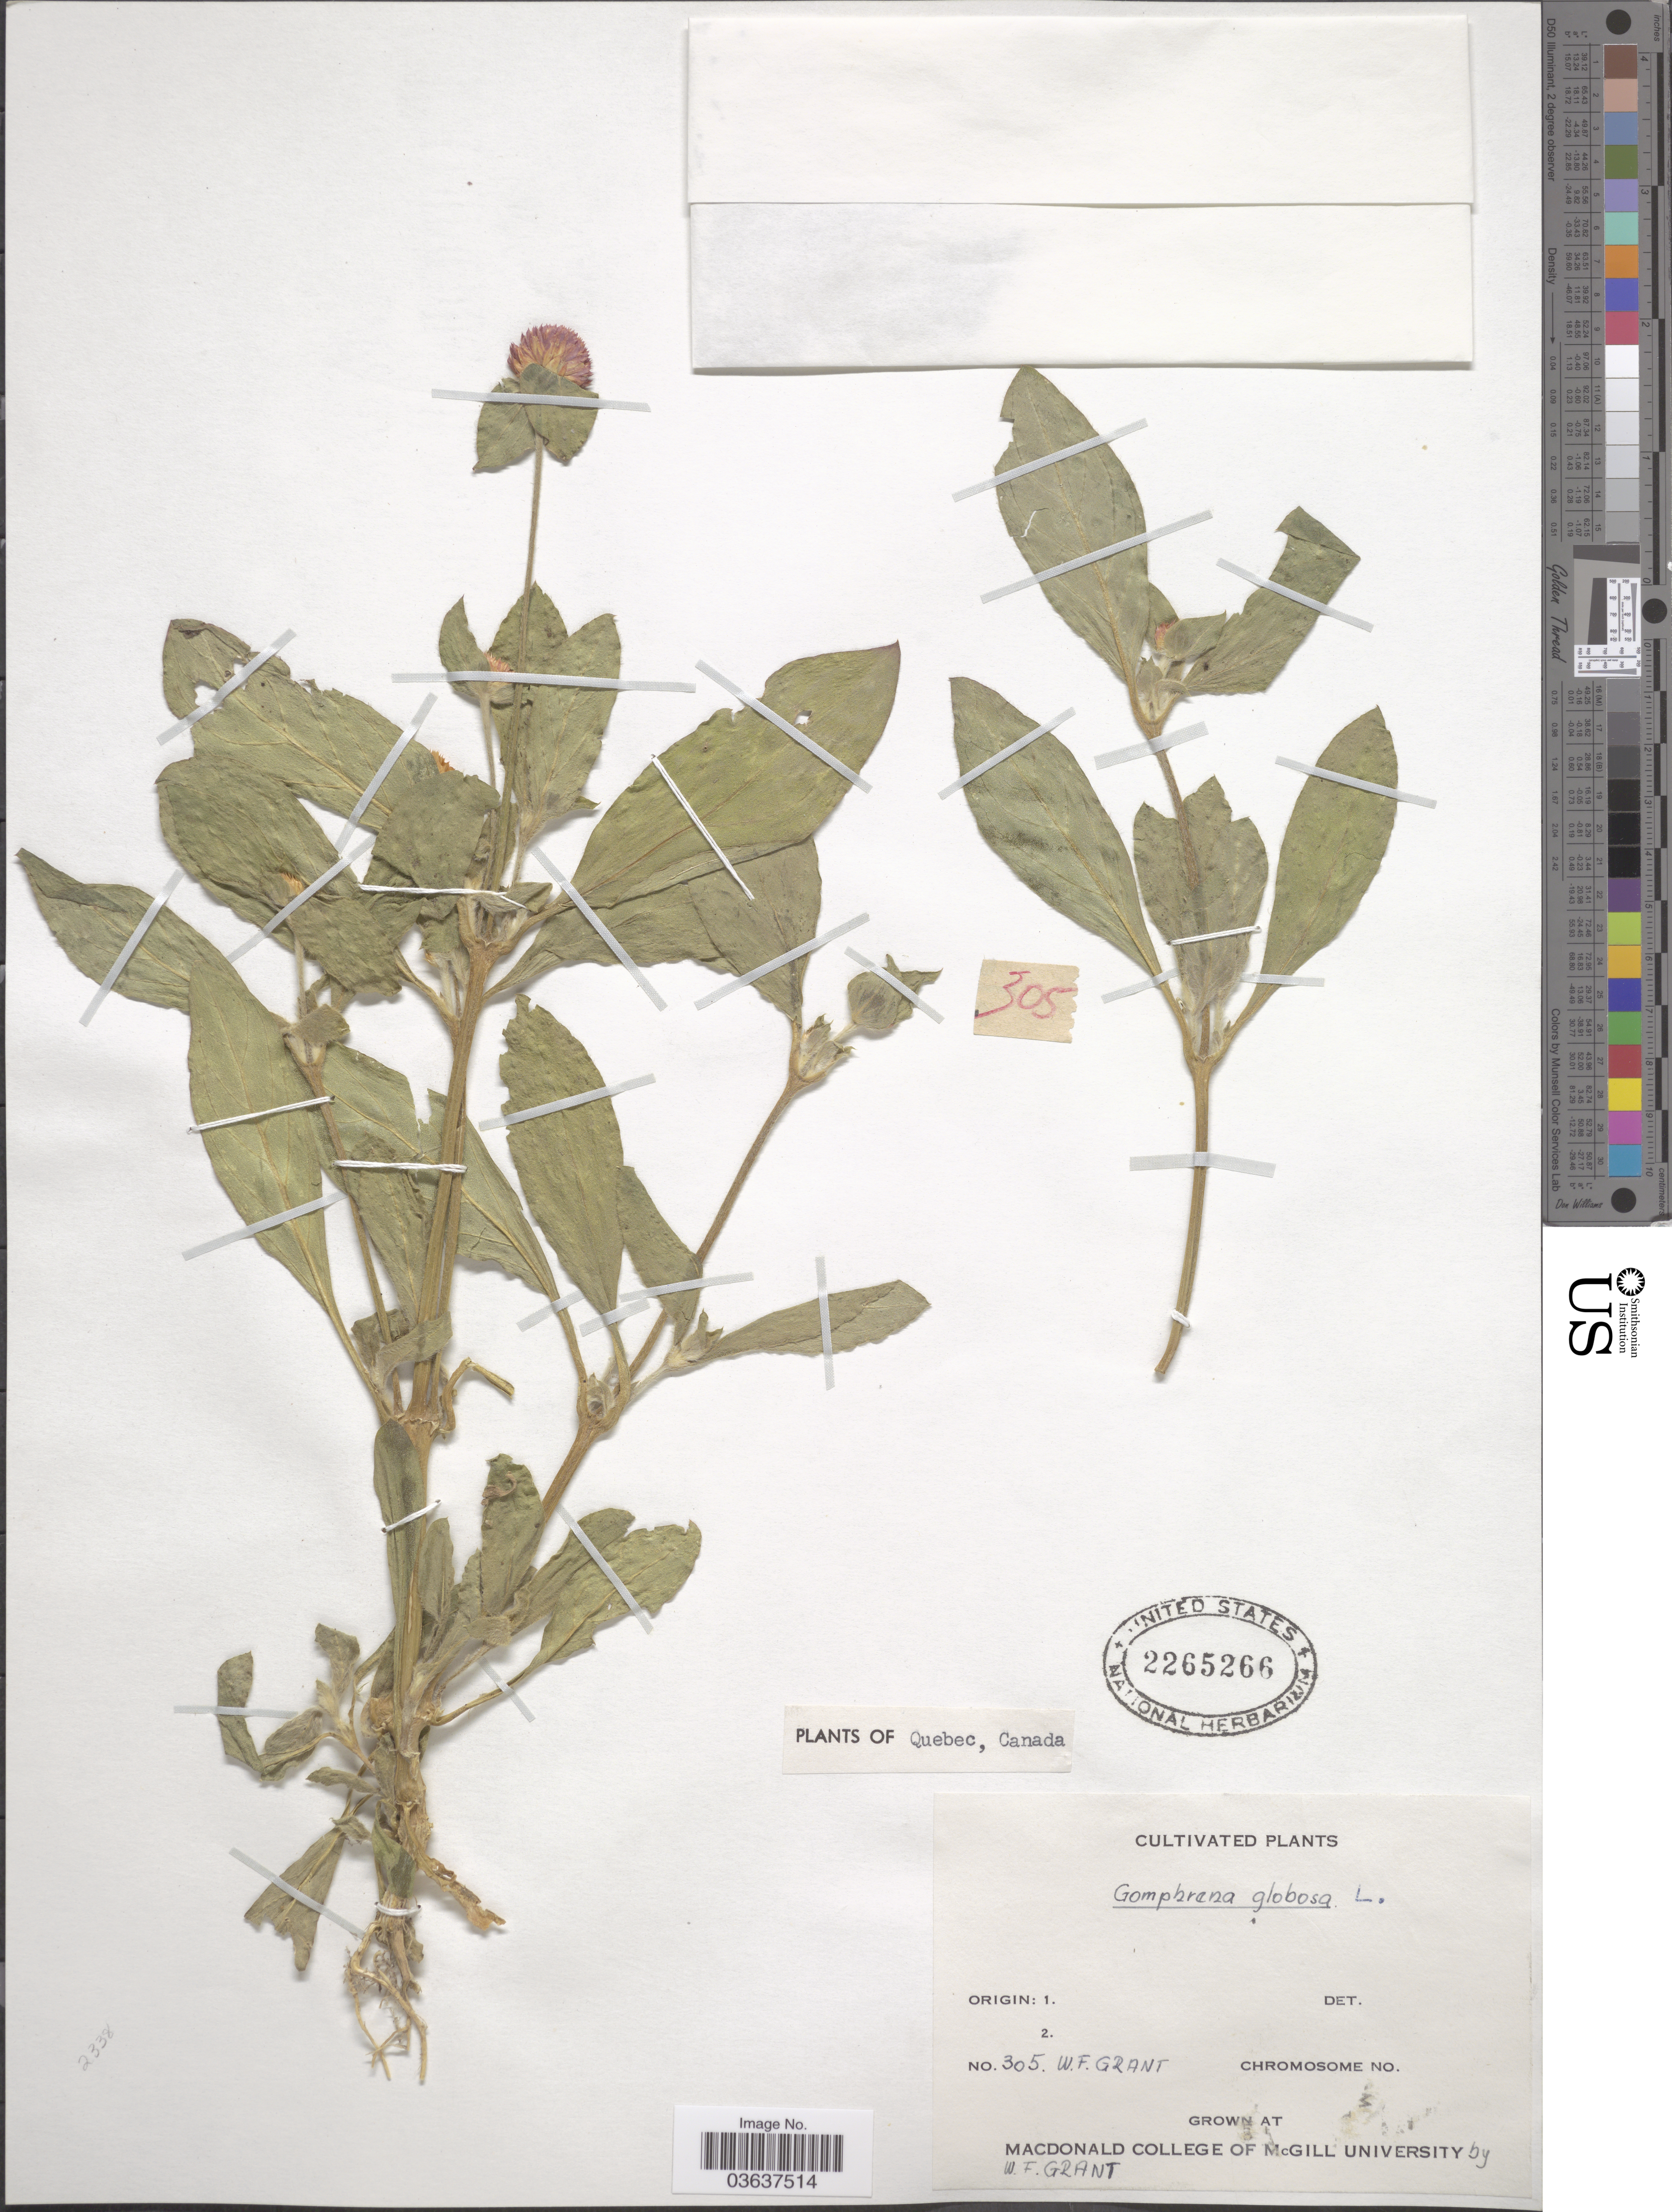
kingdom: Plantae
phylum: Tracheophyta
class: Magnoliopsida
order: Caryophyllales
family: Amaranthaceae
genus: Gomphrena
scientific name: Gomphrena globosa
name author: L.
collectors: W. Grant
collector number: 305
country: Canada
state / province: Quebec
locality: Macdonald College of McGill University.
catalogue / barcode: US 2265266